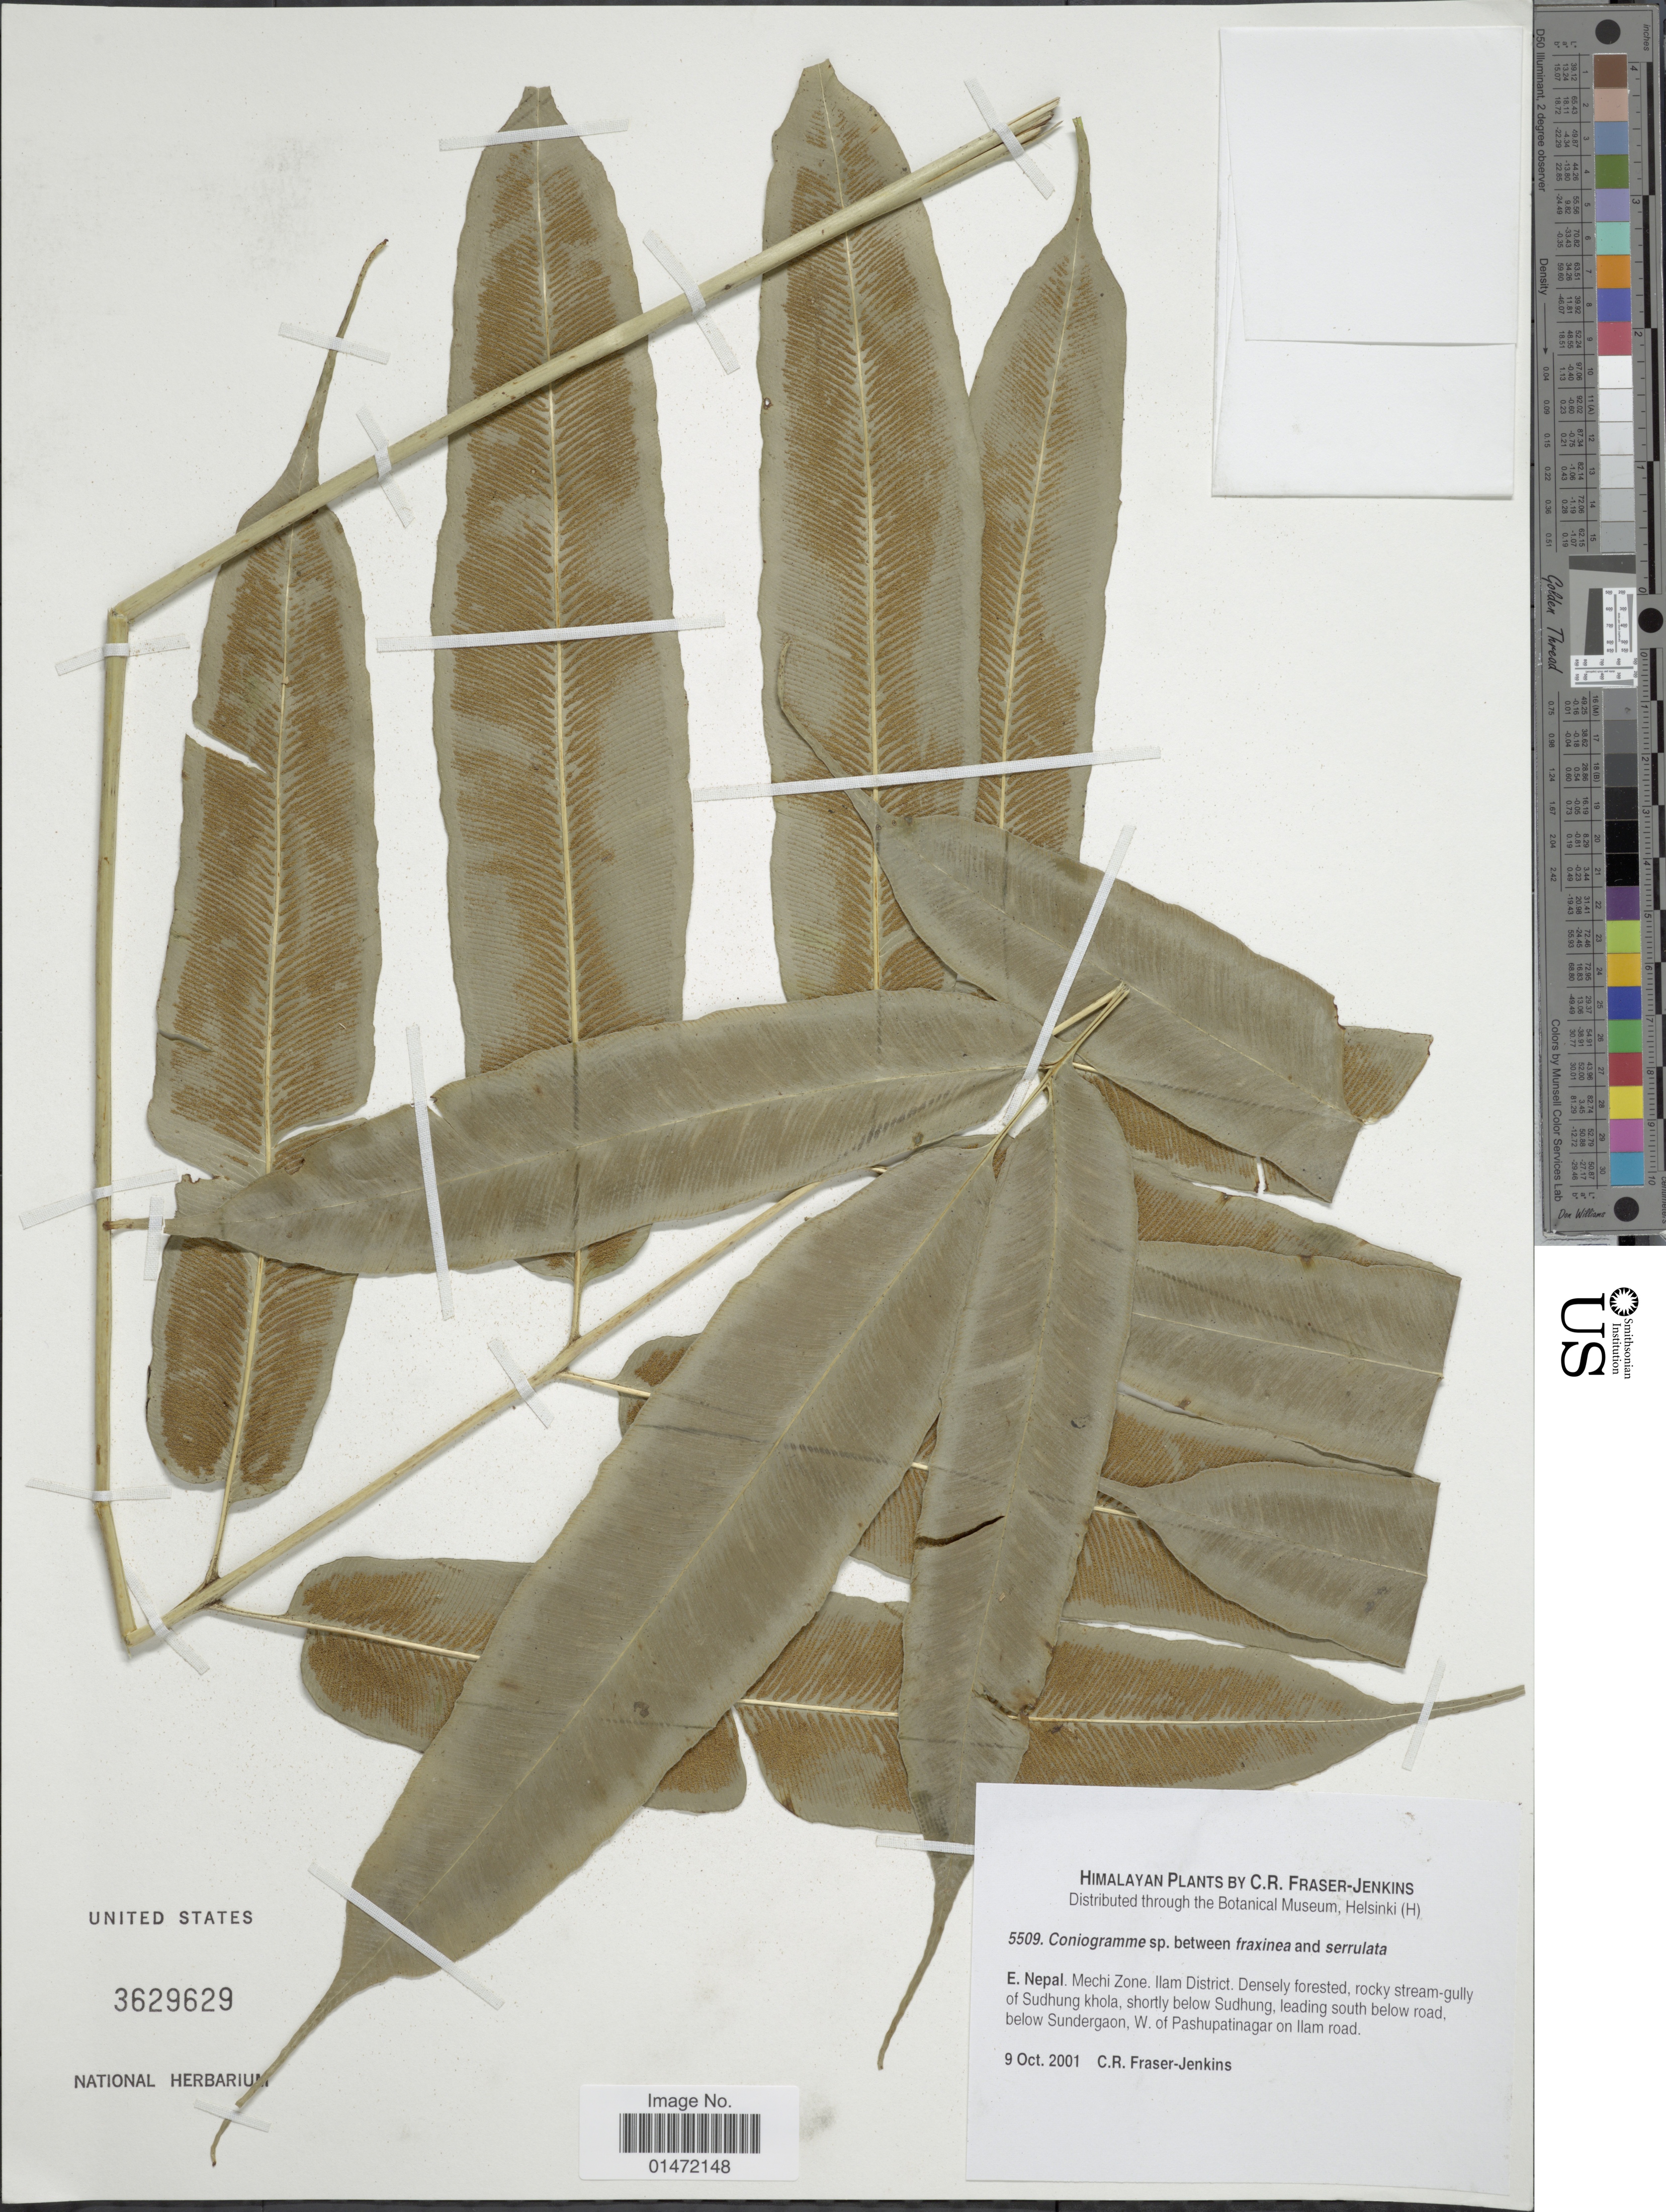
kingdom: Plantae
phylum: Tracheophyta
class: Polypodiopsida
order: Polypodiales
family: Pteridaceae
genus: Coniogramme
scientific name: Coniogramme sp.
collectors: C. R. Fraser-Jenkins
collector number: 5509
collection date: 2001-10-09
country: Nepal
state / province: Mechi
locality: E. Nepal. Mechi Zone. Ilam District. Densely forested, rocky stream-gully of Sudhung khola, shortly below Sudhung, leading south below road, below Sundergaon, W. of Pashupatinagar on Ilam road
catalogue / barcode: US 3629629